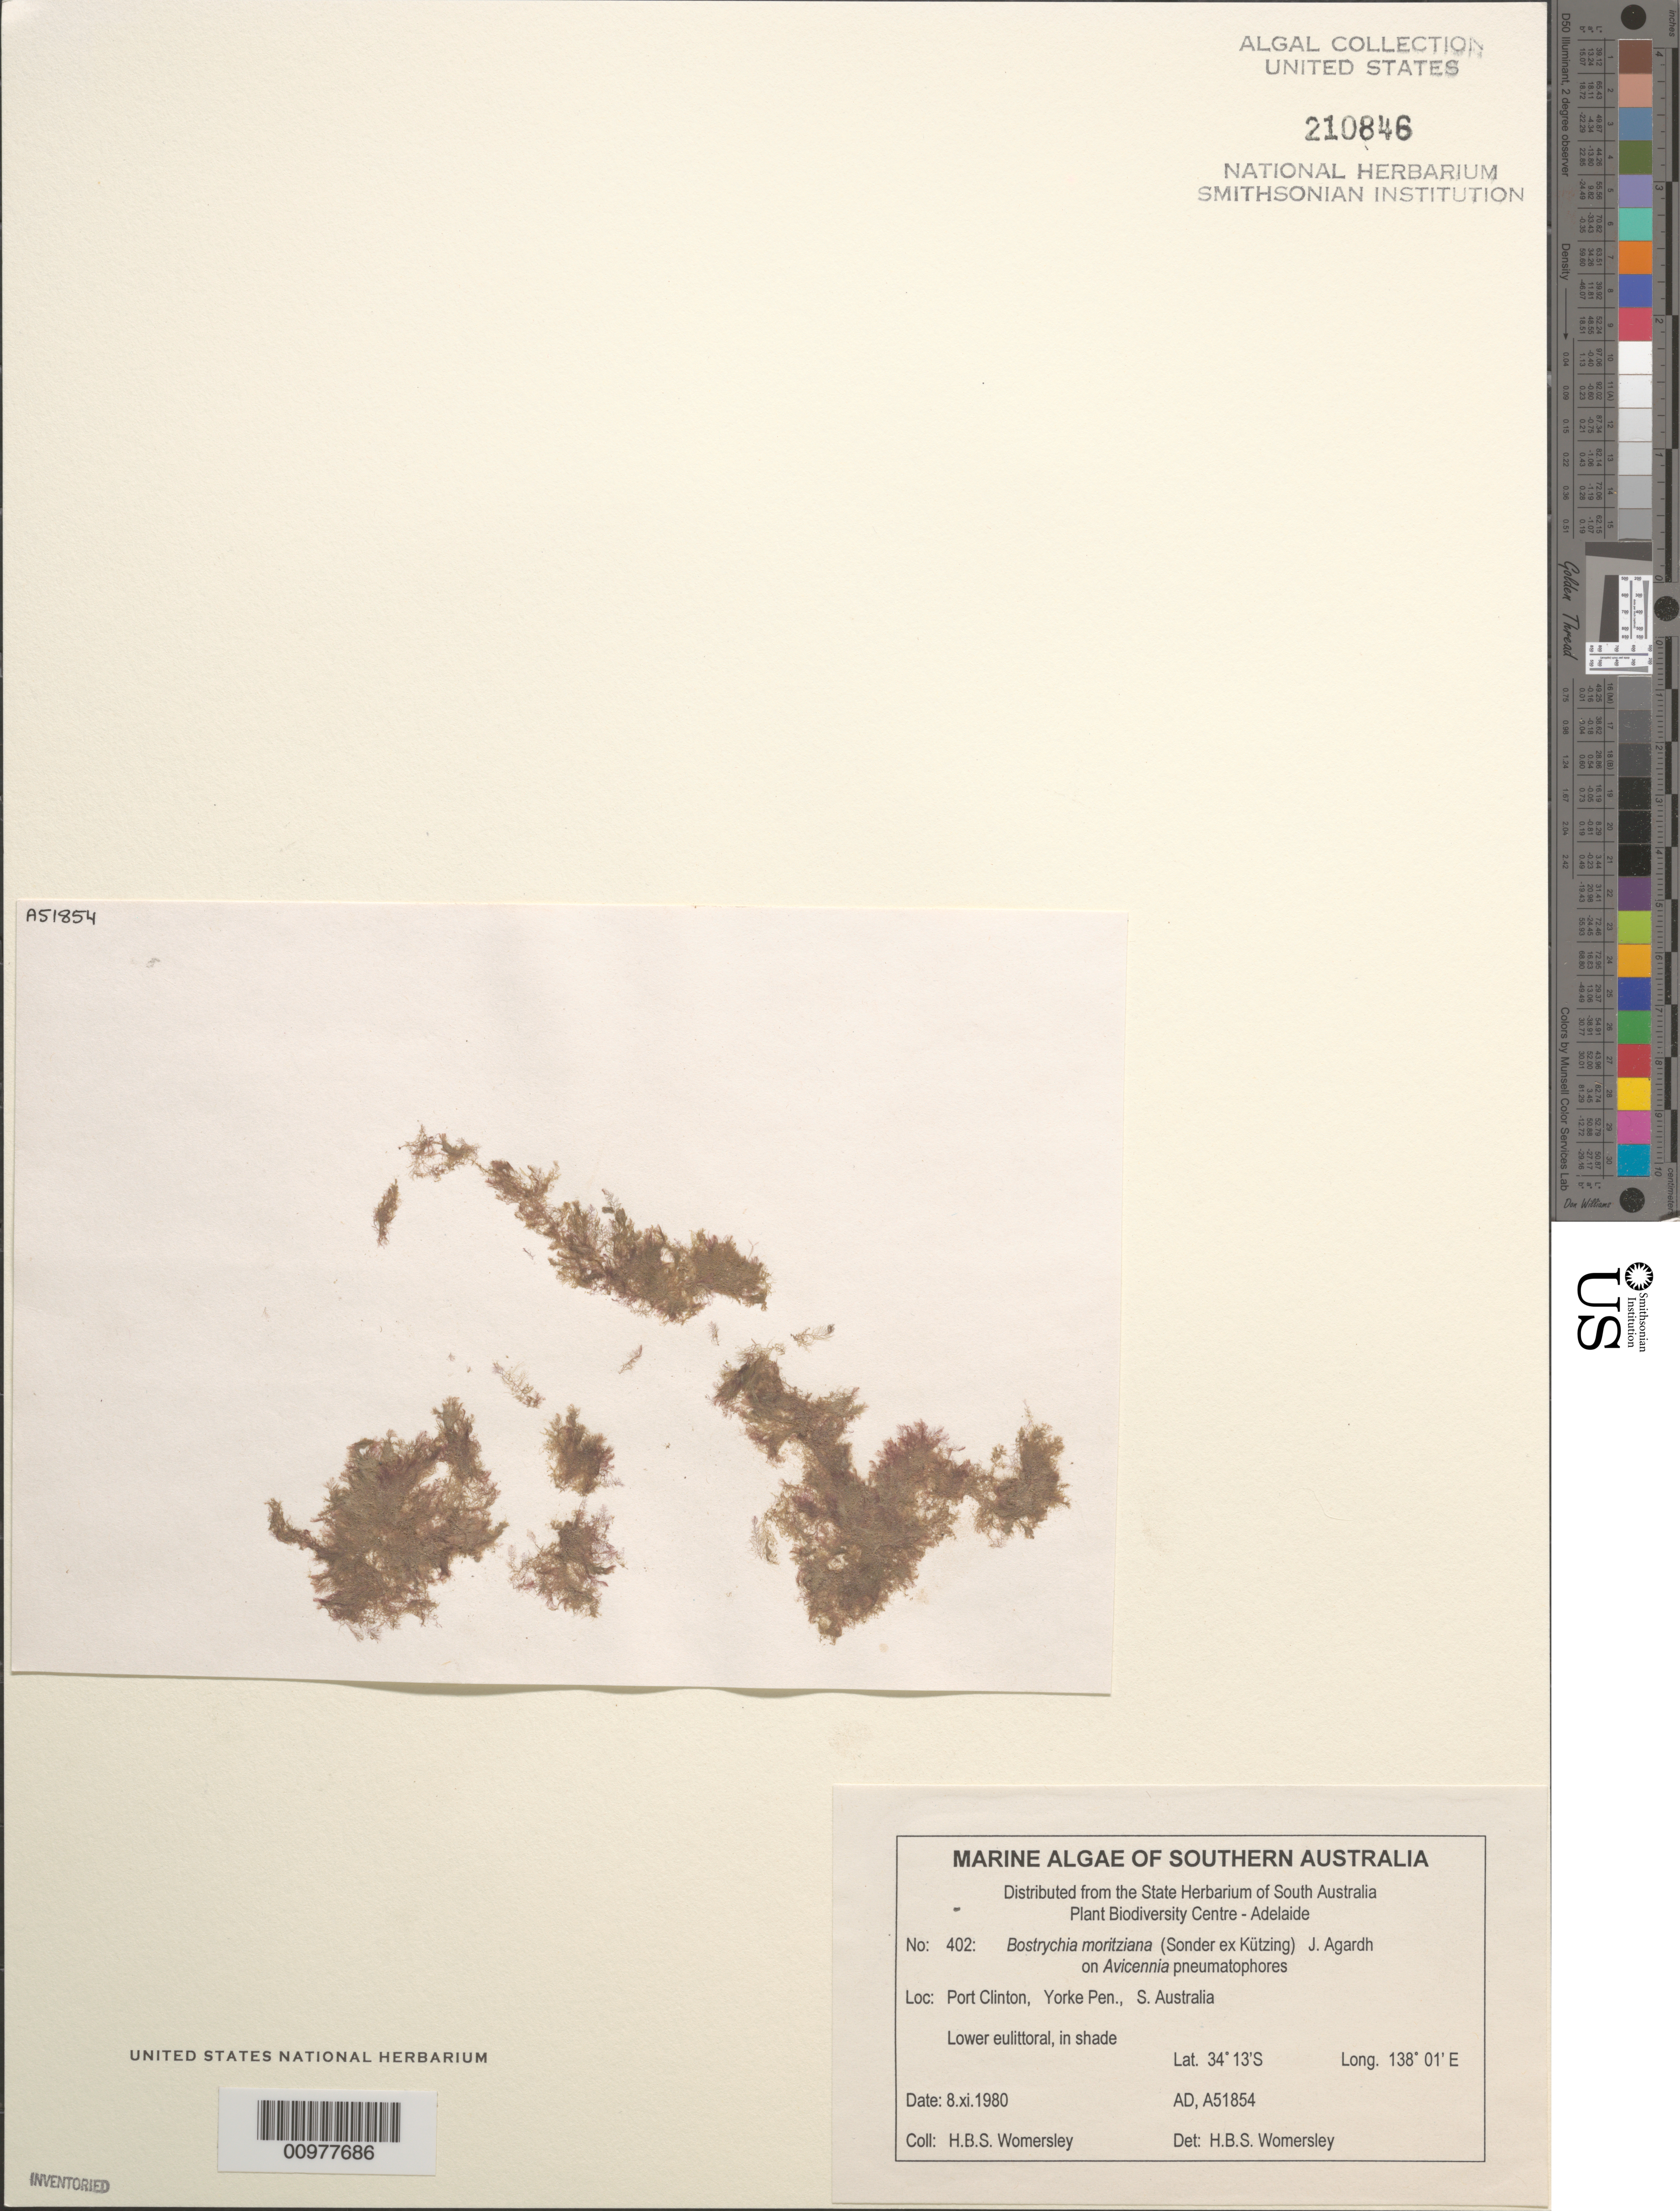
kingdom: Plantae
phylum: Rhodophyta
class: Florideophyceae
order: Ceramiales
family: Rhodomelaceae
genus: Bostrychia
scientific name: Bostrychia moritziana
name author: (Sond. & Kütz.) J. Agardh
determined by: Womersley, H. B. S.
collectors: H. B. S. Womersley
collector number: AD A51854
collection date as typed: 08 Nov 1980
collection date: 1980-11-08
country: Australia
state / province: South Australia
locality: Cable Hut Bay, Yorke Peninsula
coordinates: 35 18'S, 138 01'E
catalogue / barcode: US 210846